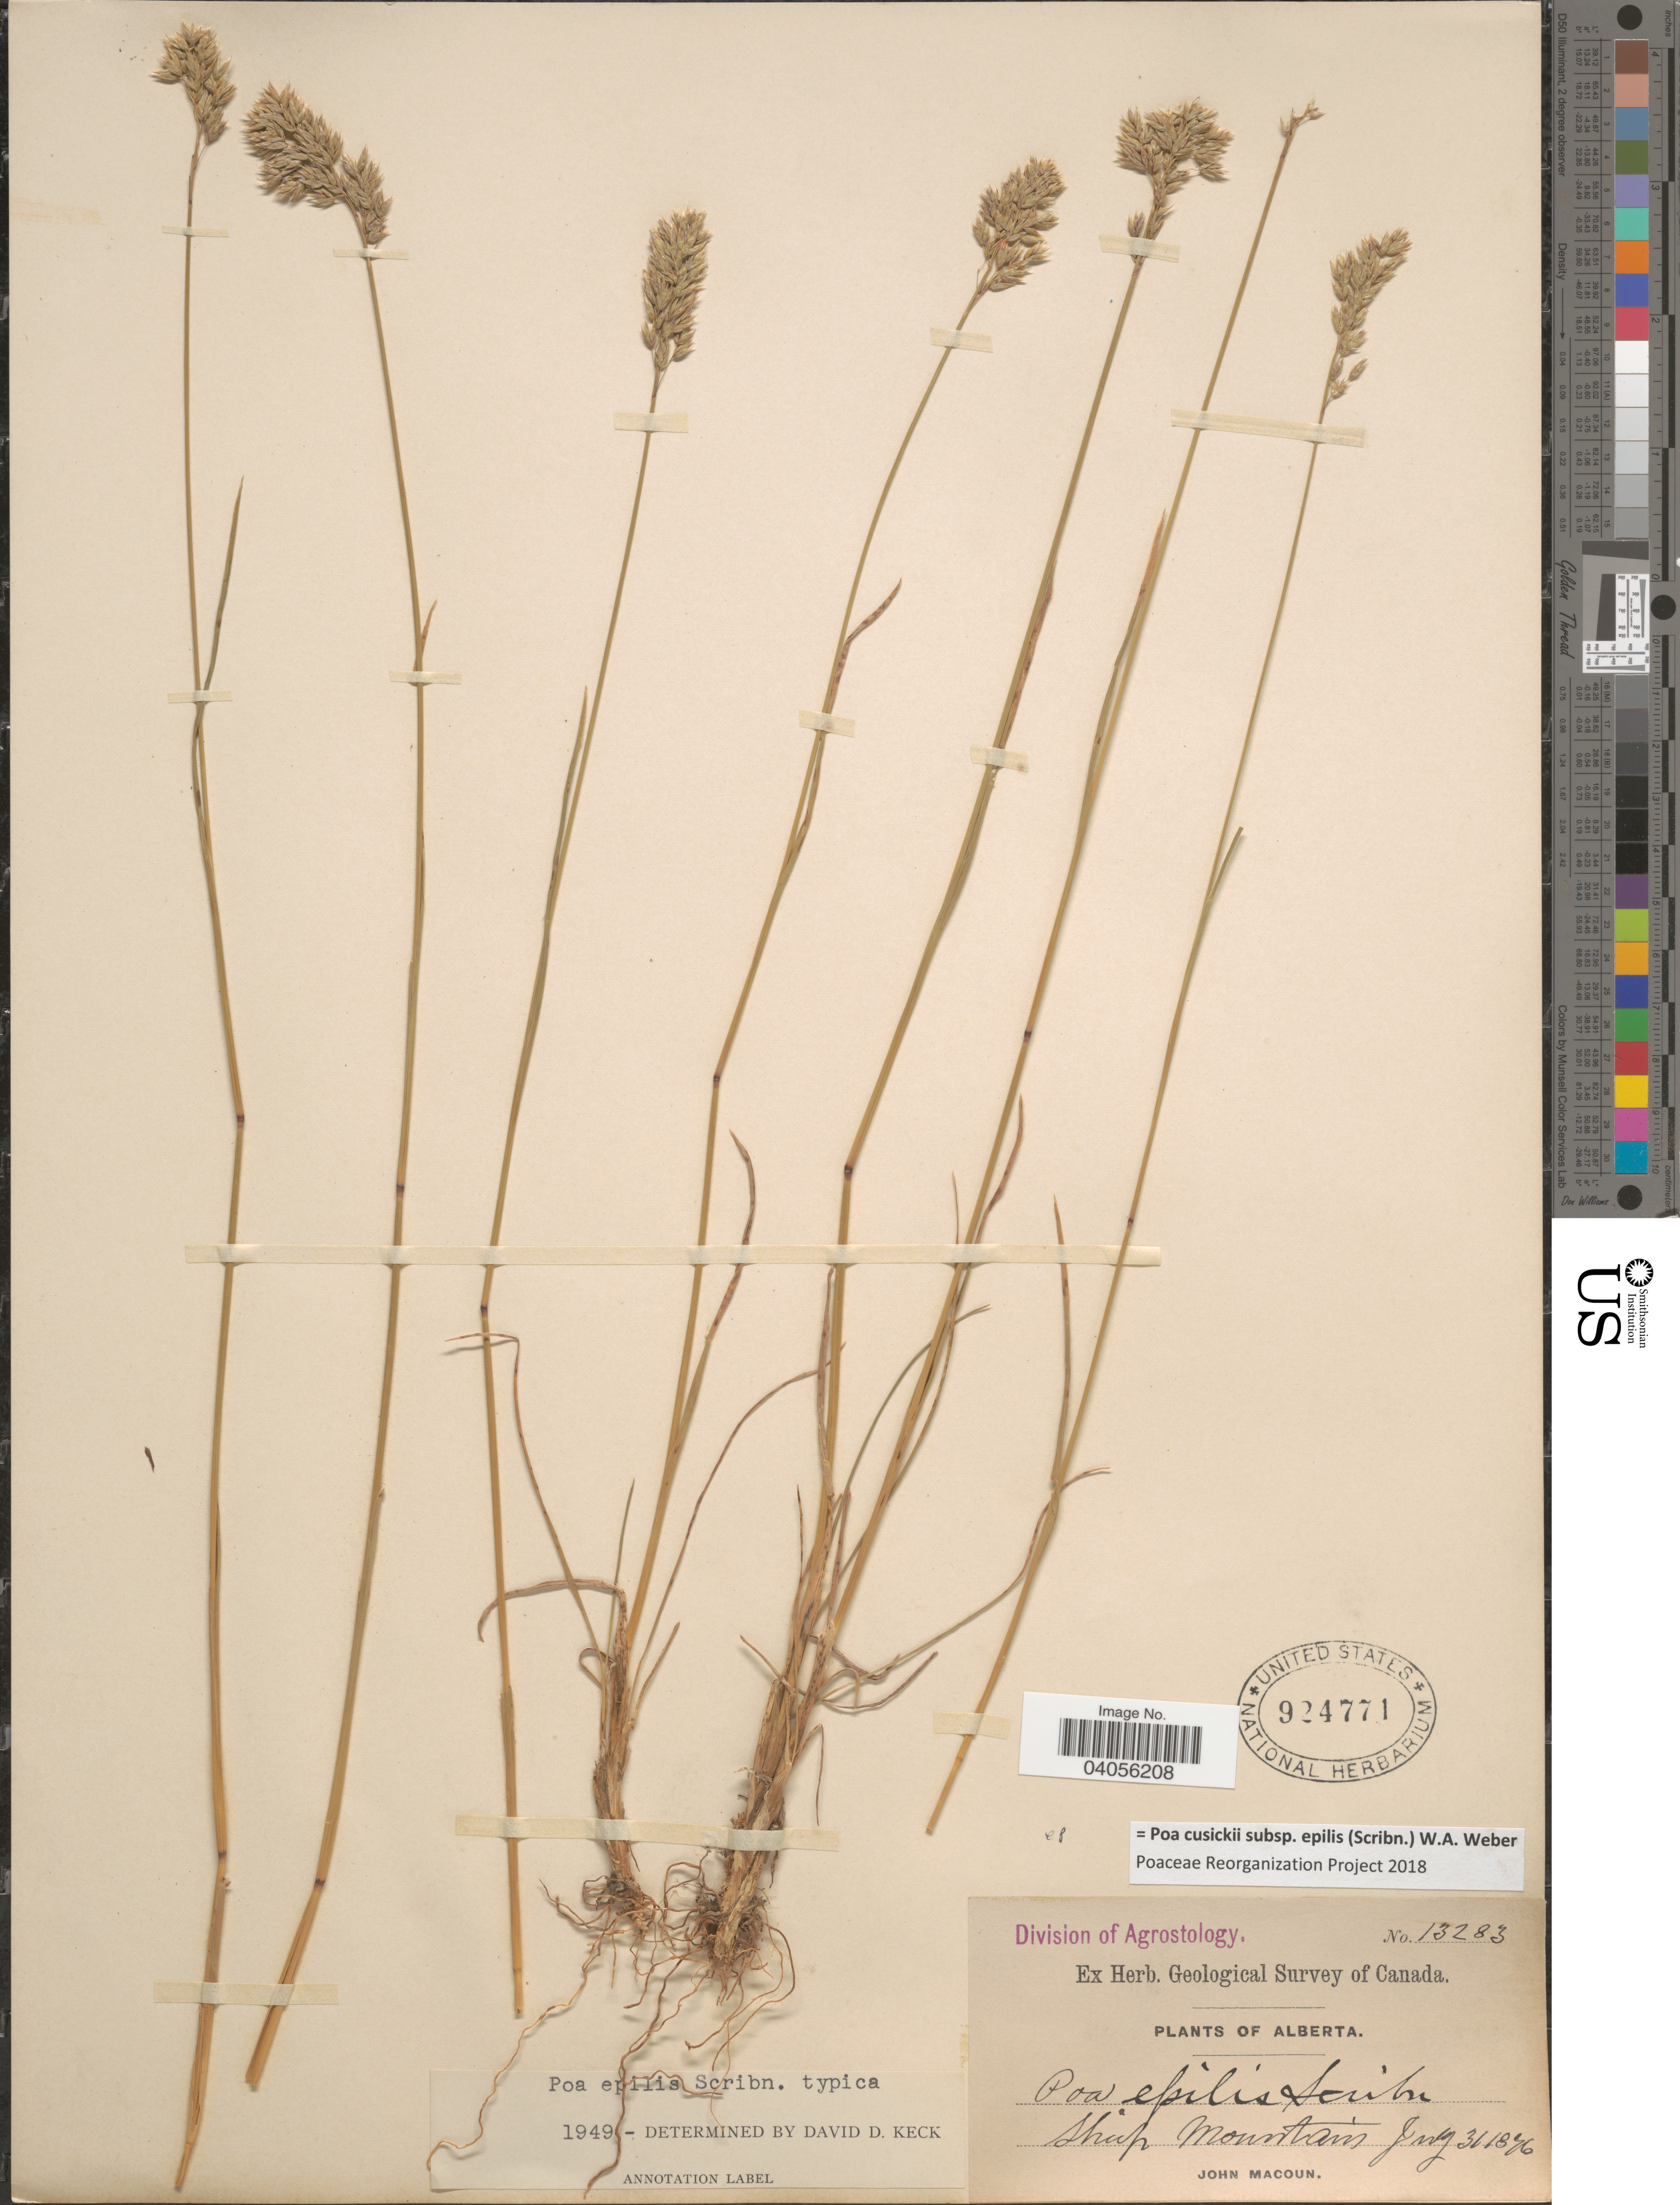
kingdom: Plantae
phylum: Tracheophyta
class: Liliopsida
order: Poales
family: Poaceae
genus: Poa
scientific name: Poa cusickii subsp. epilis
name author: (Scribn.) W.A. Weber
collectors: J. Macoun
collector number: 13283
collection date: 1876-07-31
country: Canada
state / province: Alberta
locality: Sheep Mountain.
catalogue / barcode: US 924771